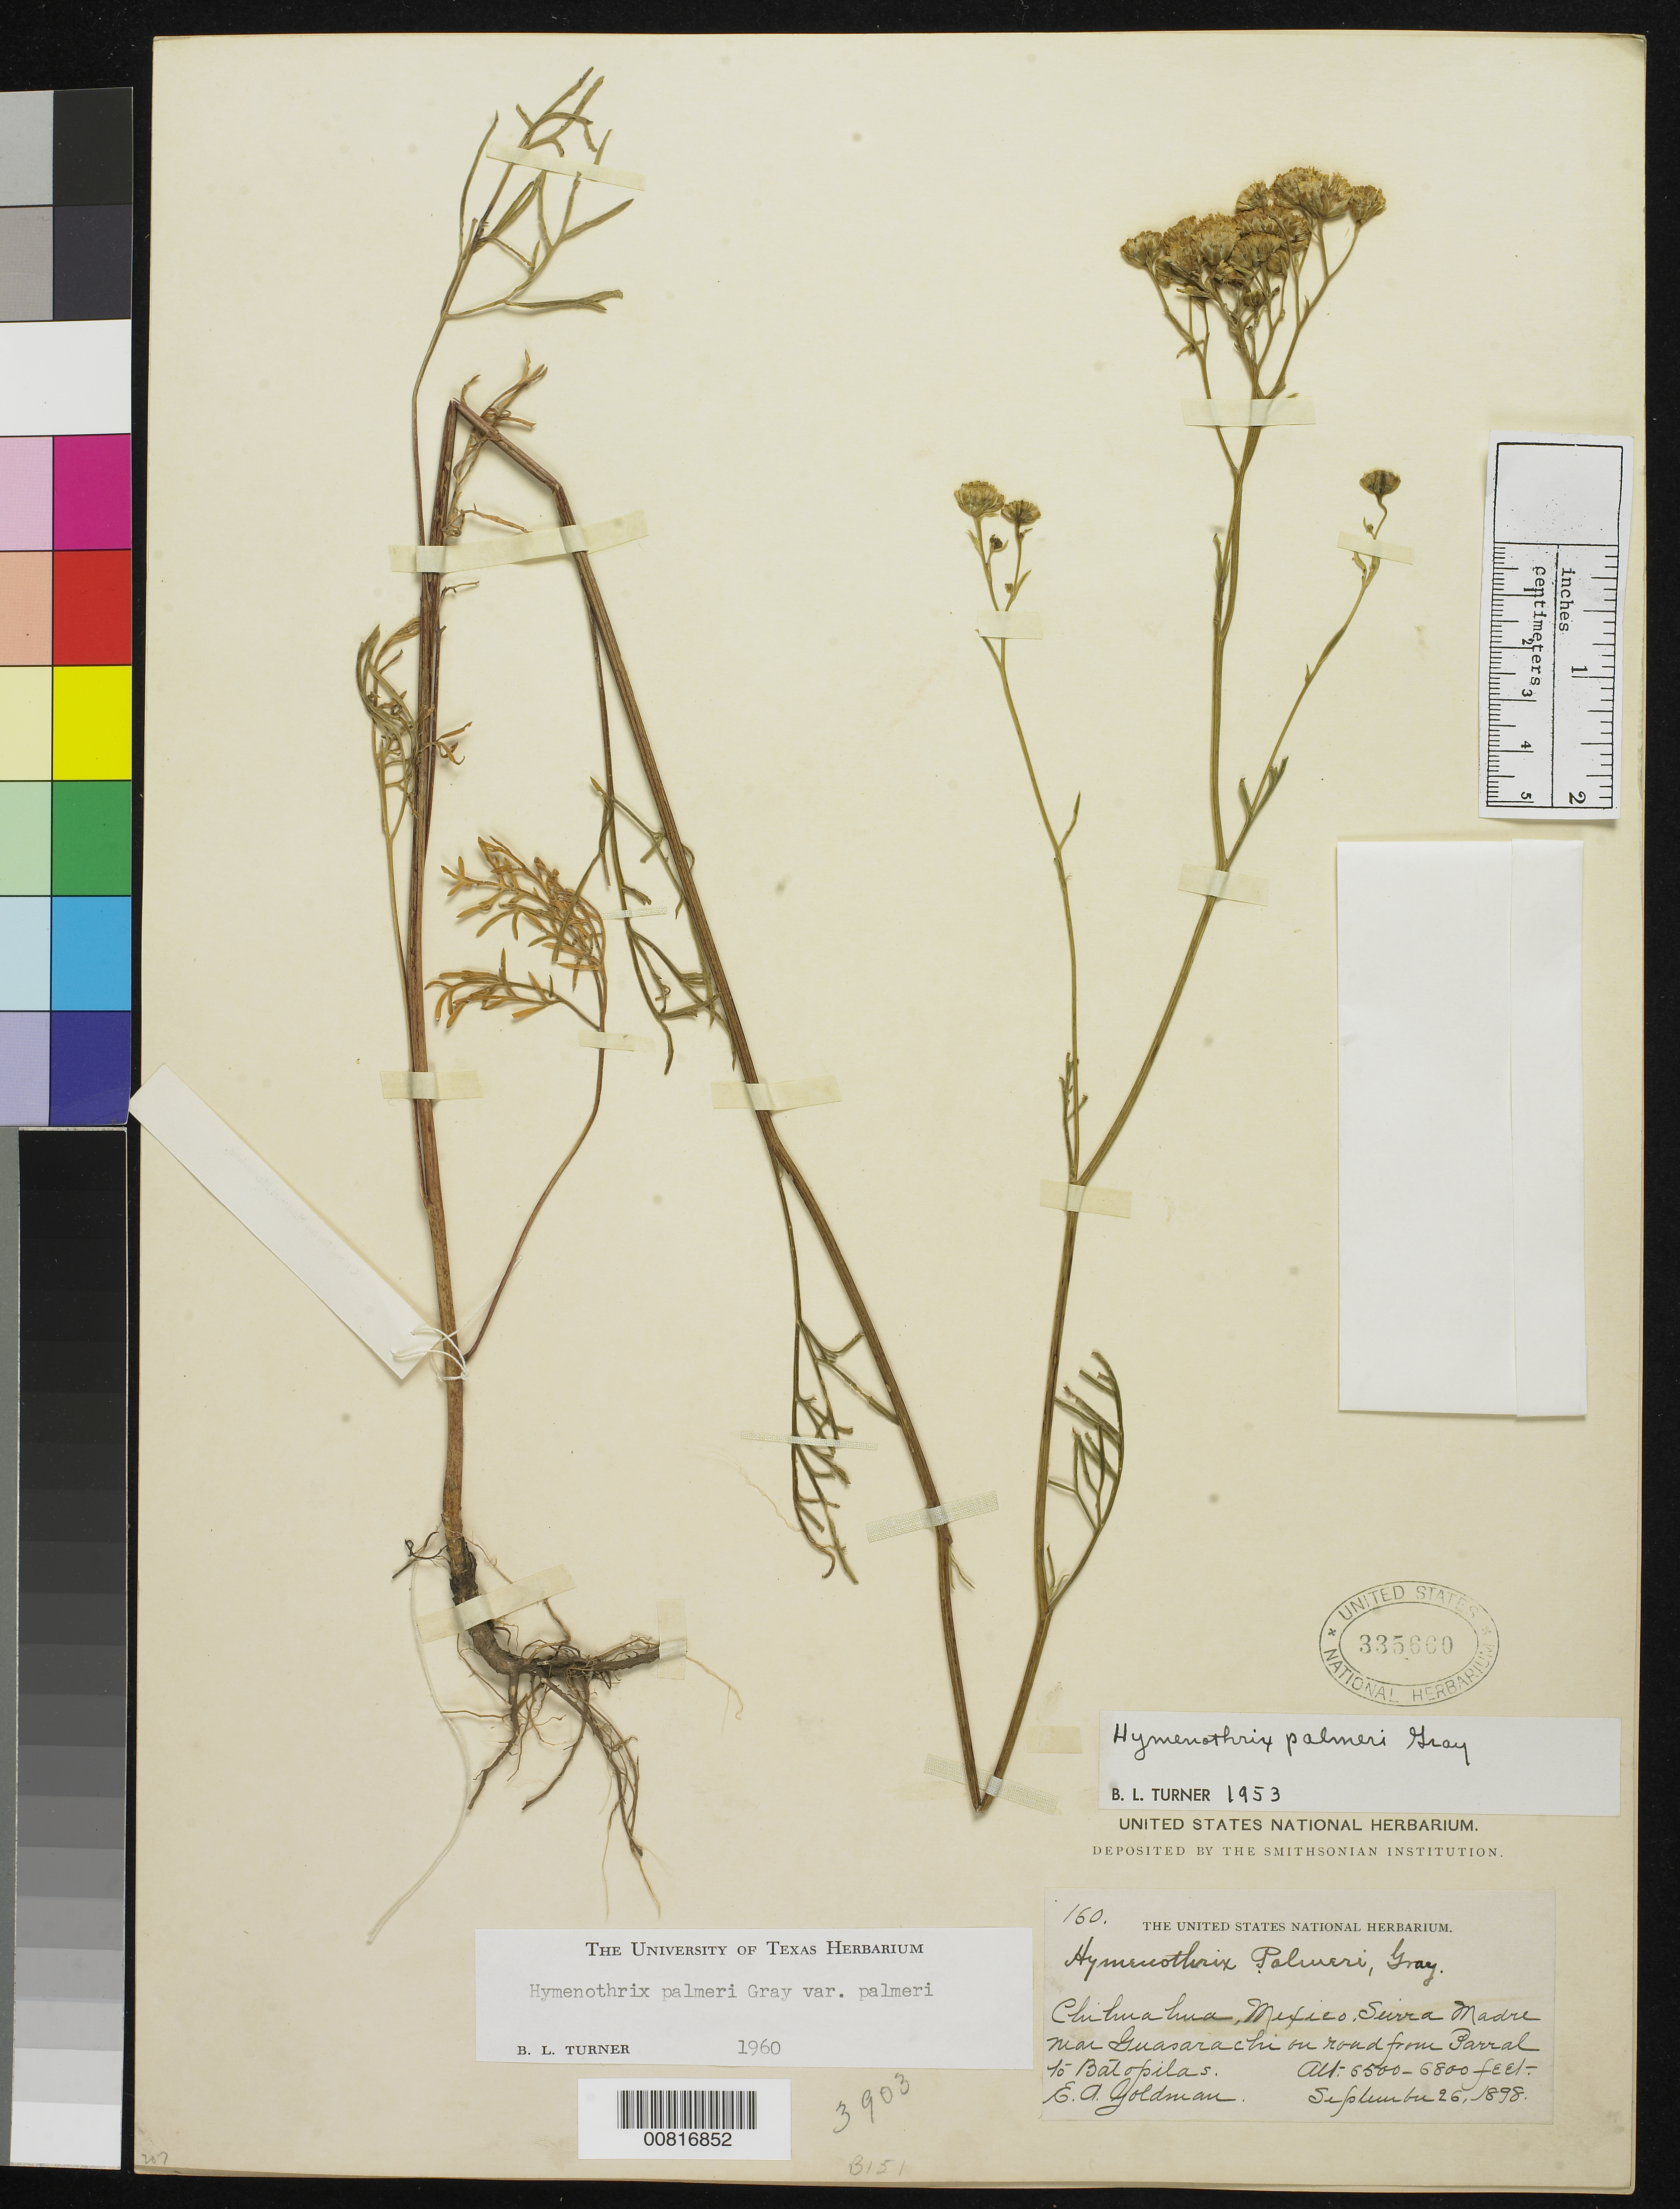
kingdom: Plantae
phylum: Tracheophyta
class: Magnoliopsida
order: Asterales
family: Asteraceae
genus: Hymenothrix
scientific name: Hymenothrix palmeri var. palmeri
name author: A. Gray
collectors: E. A. Goldman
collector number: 160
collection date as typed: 26 Sep 1898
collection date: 1898-09-26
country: Mexico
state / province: Chihuahua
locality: Sierra Madre near Guasarachi on road from Parral to Batopilas.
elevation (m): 1981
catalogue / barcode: US 335660